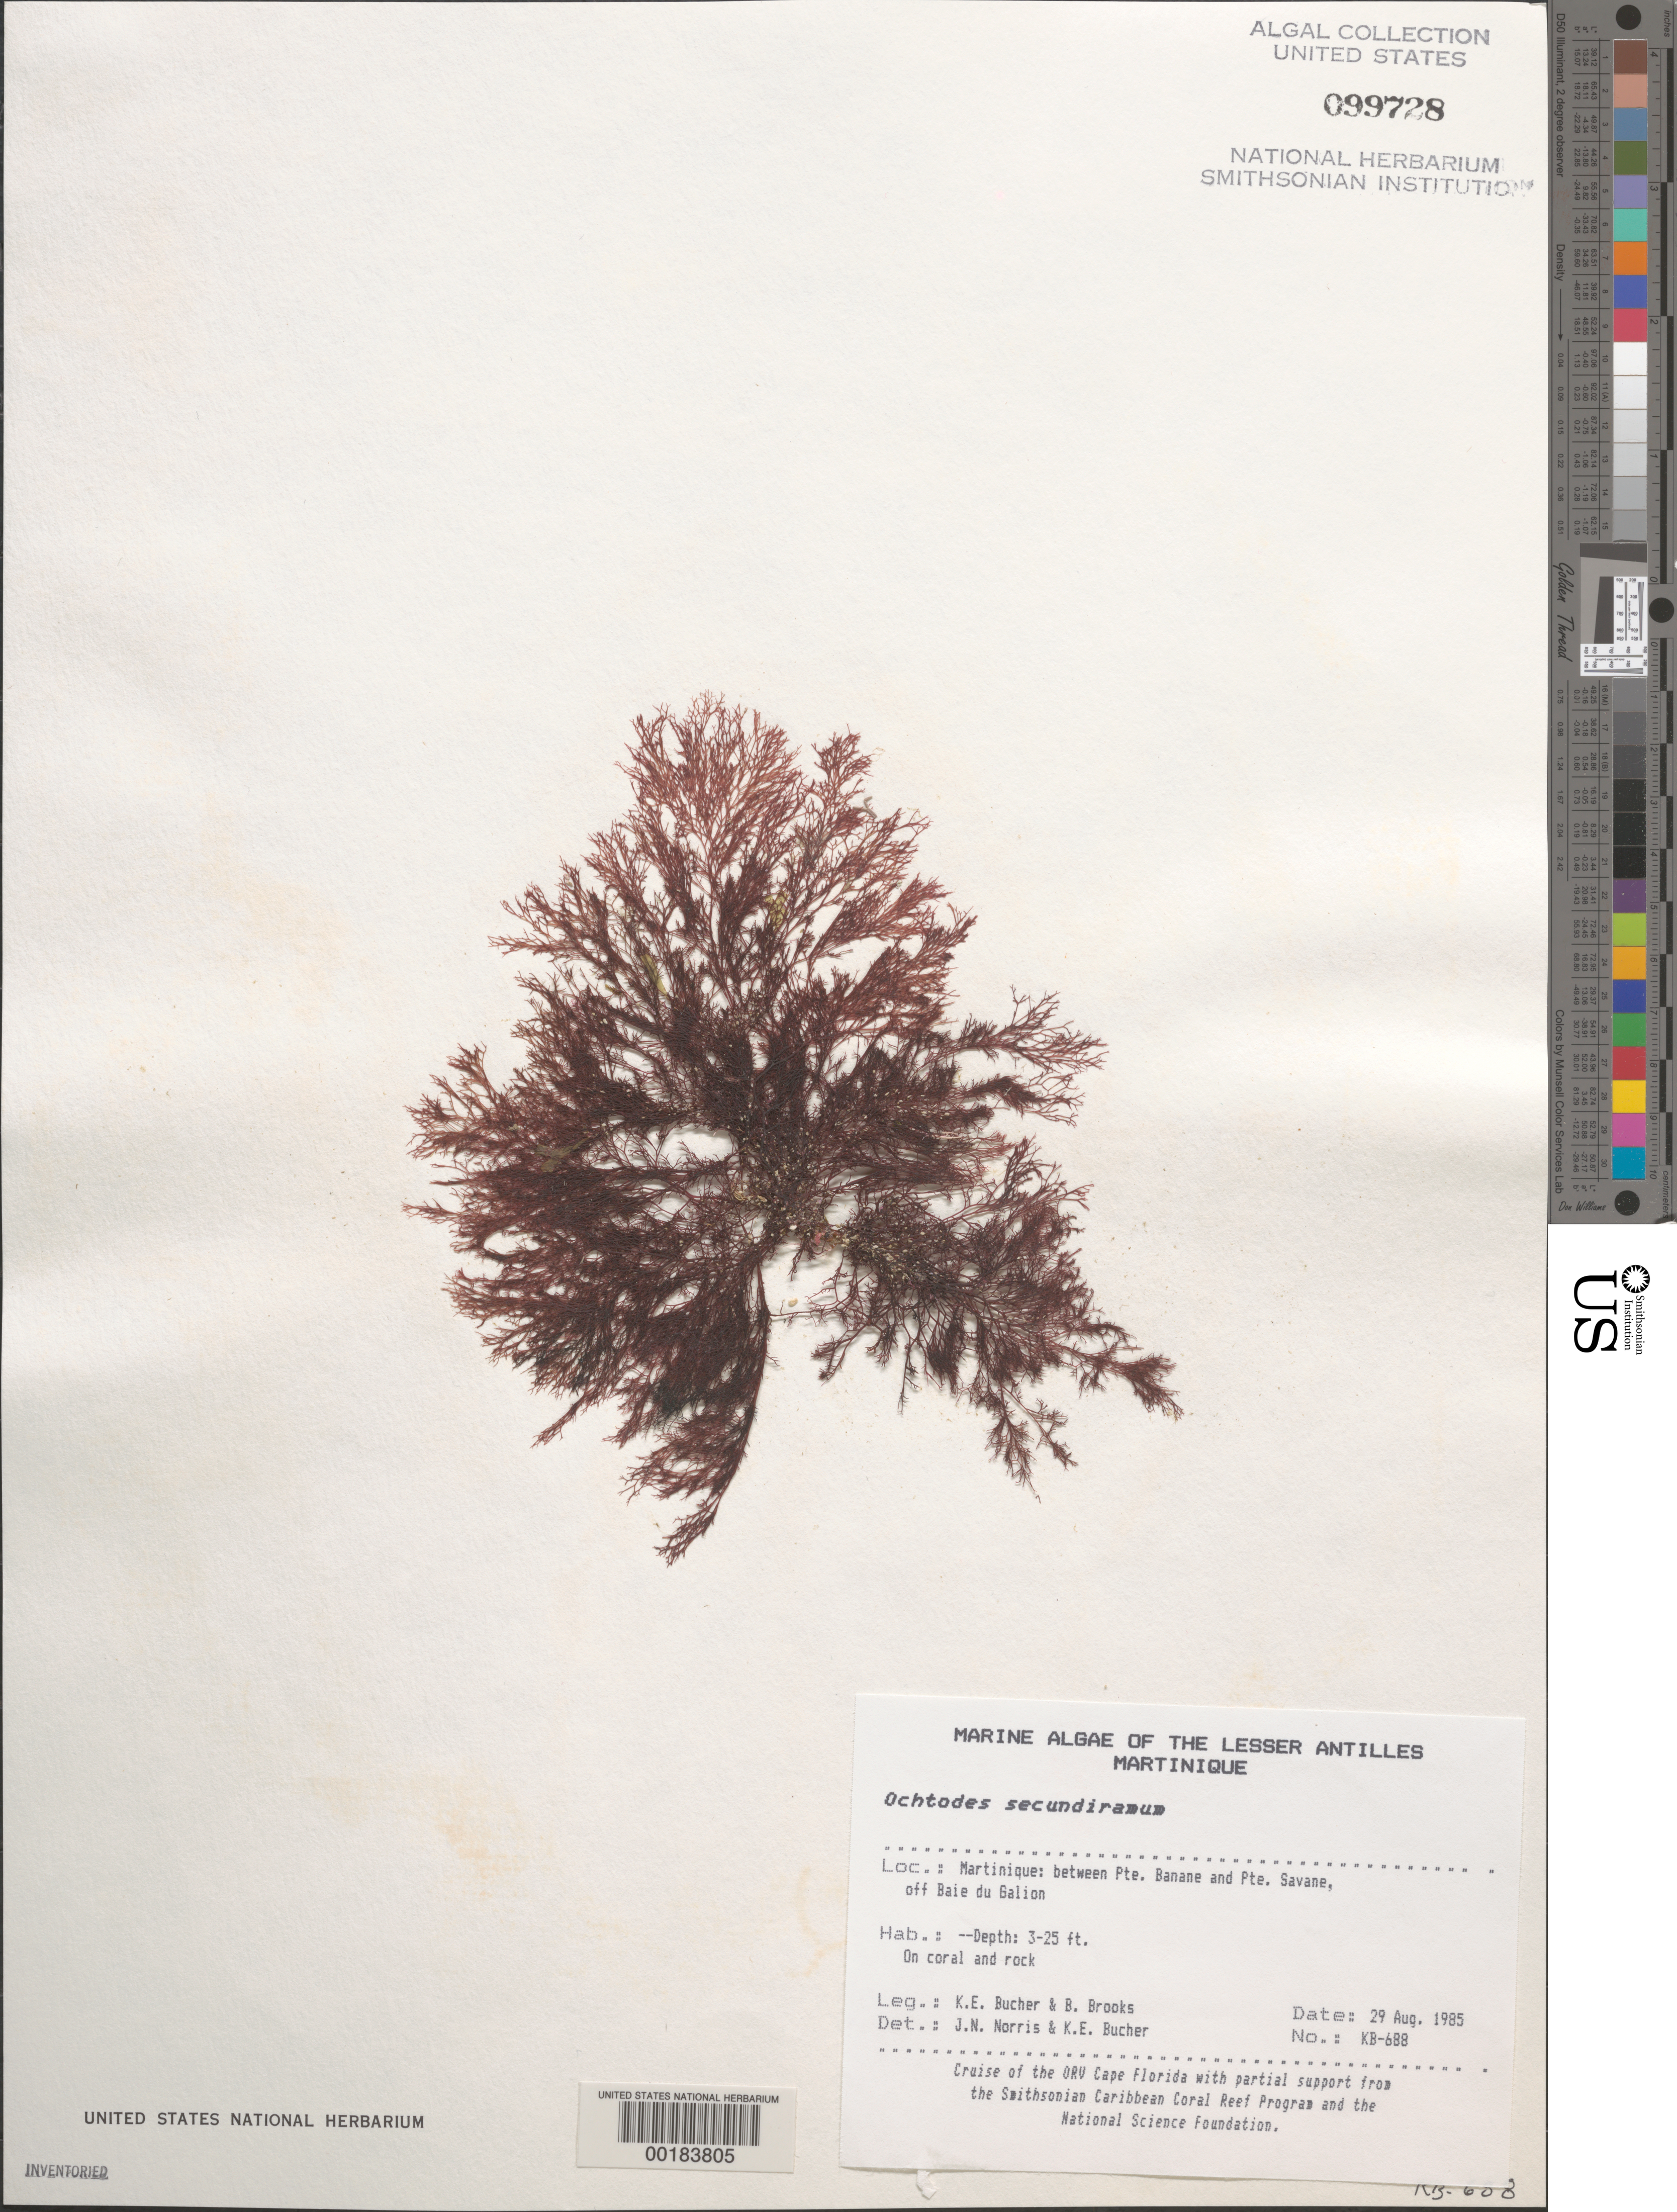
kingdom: Plantae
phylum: Rhodophyta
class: Florideophyceae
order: Gigartinales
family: Rhizophyllidaceae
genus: Ochtodes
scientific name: Ochtodes secundiramea, ined.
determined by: Norris, J. N.; Bucher, K. E.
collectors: K. E. Bucher & B. Brooks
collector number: Kb-688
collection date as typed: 29 Aug 1985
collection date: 1985-08-29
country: Martinique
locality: Between Pointe Banane and Pointe Savane, off Baie du Galion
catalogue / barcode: US 99728